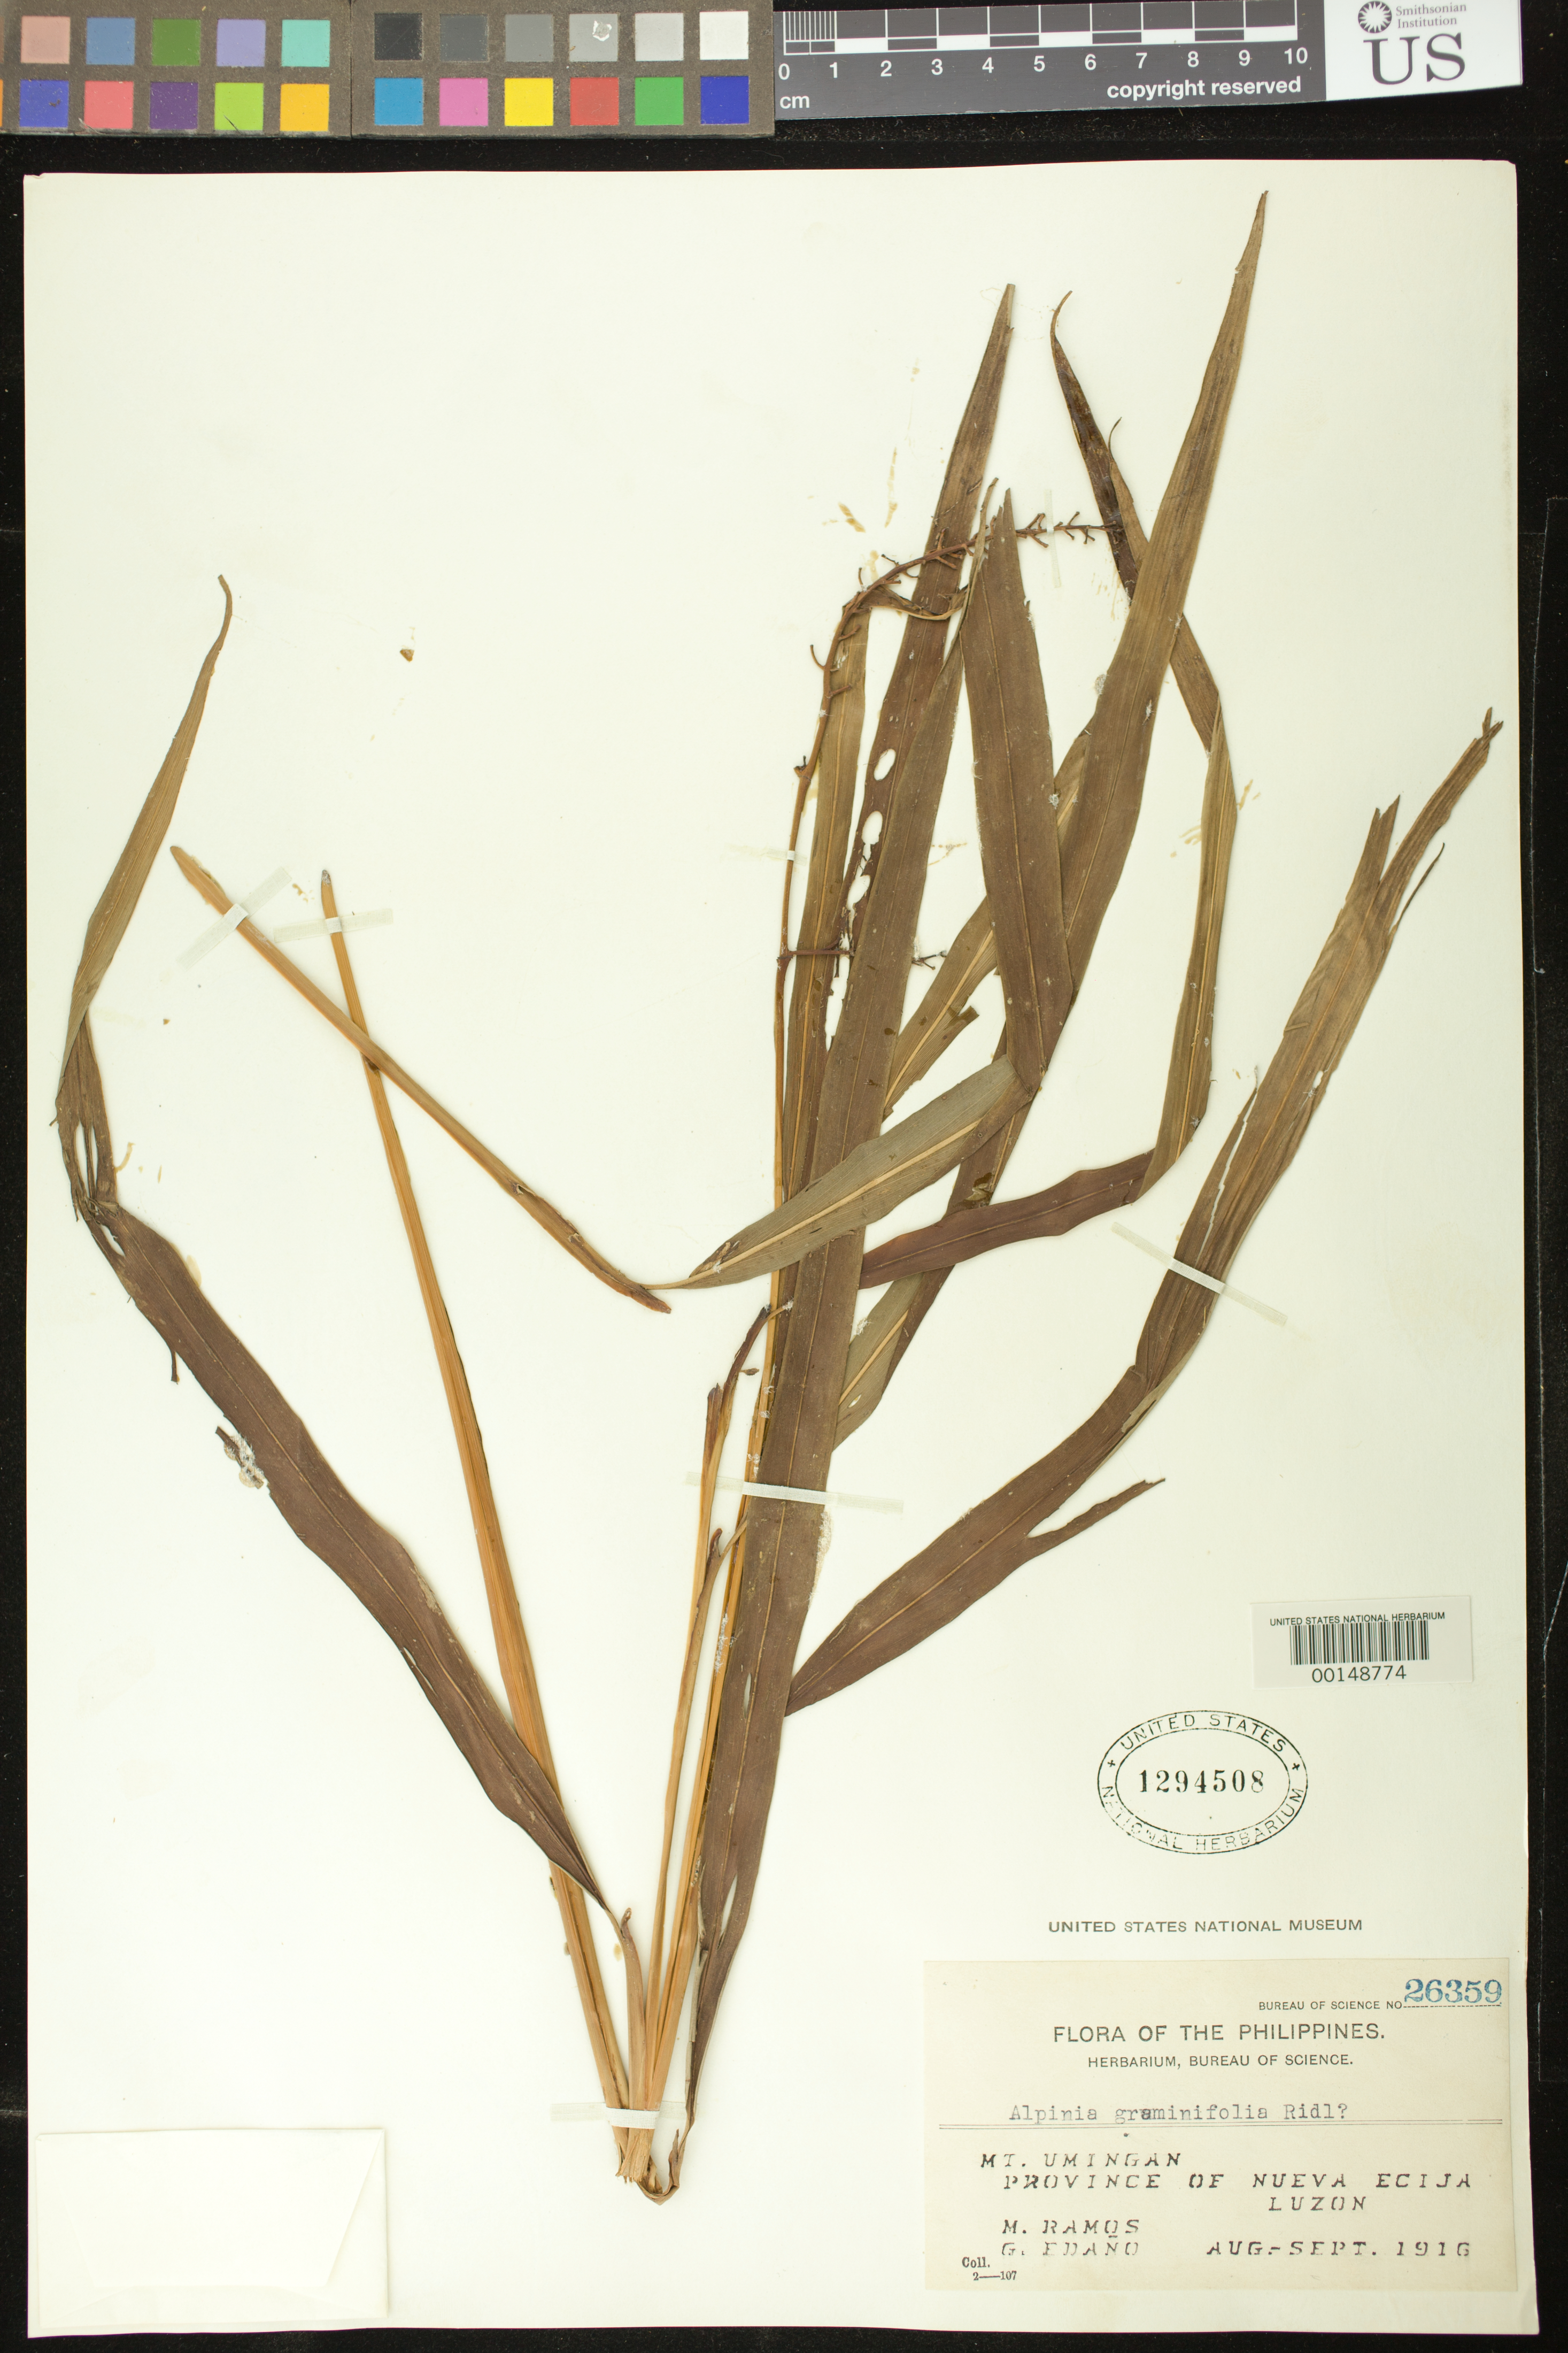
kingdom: Plantae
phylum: Tracheophyta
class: Liliopsida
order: Zingiberales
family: Zingiberaceae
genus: Alpinia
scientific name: Alpinia graminea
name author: Ridl.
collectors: M. Ramos & G. E. Edaño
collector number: Bur. Sci. 26359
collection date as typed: Aug 1916 to -- Sep 1916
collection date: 1916-08/1916-09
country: Philippines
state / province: Central Luzon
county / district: Nueva Ecija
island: Luzon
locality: Mt. umingan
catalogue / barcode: US 1294508